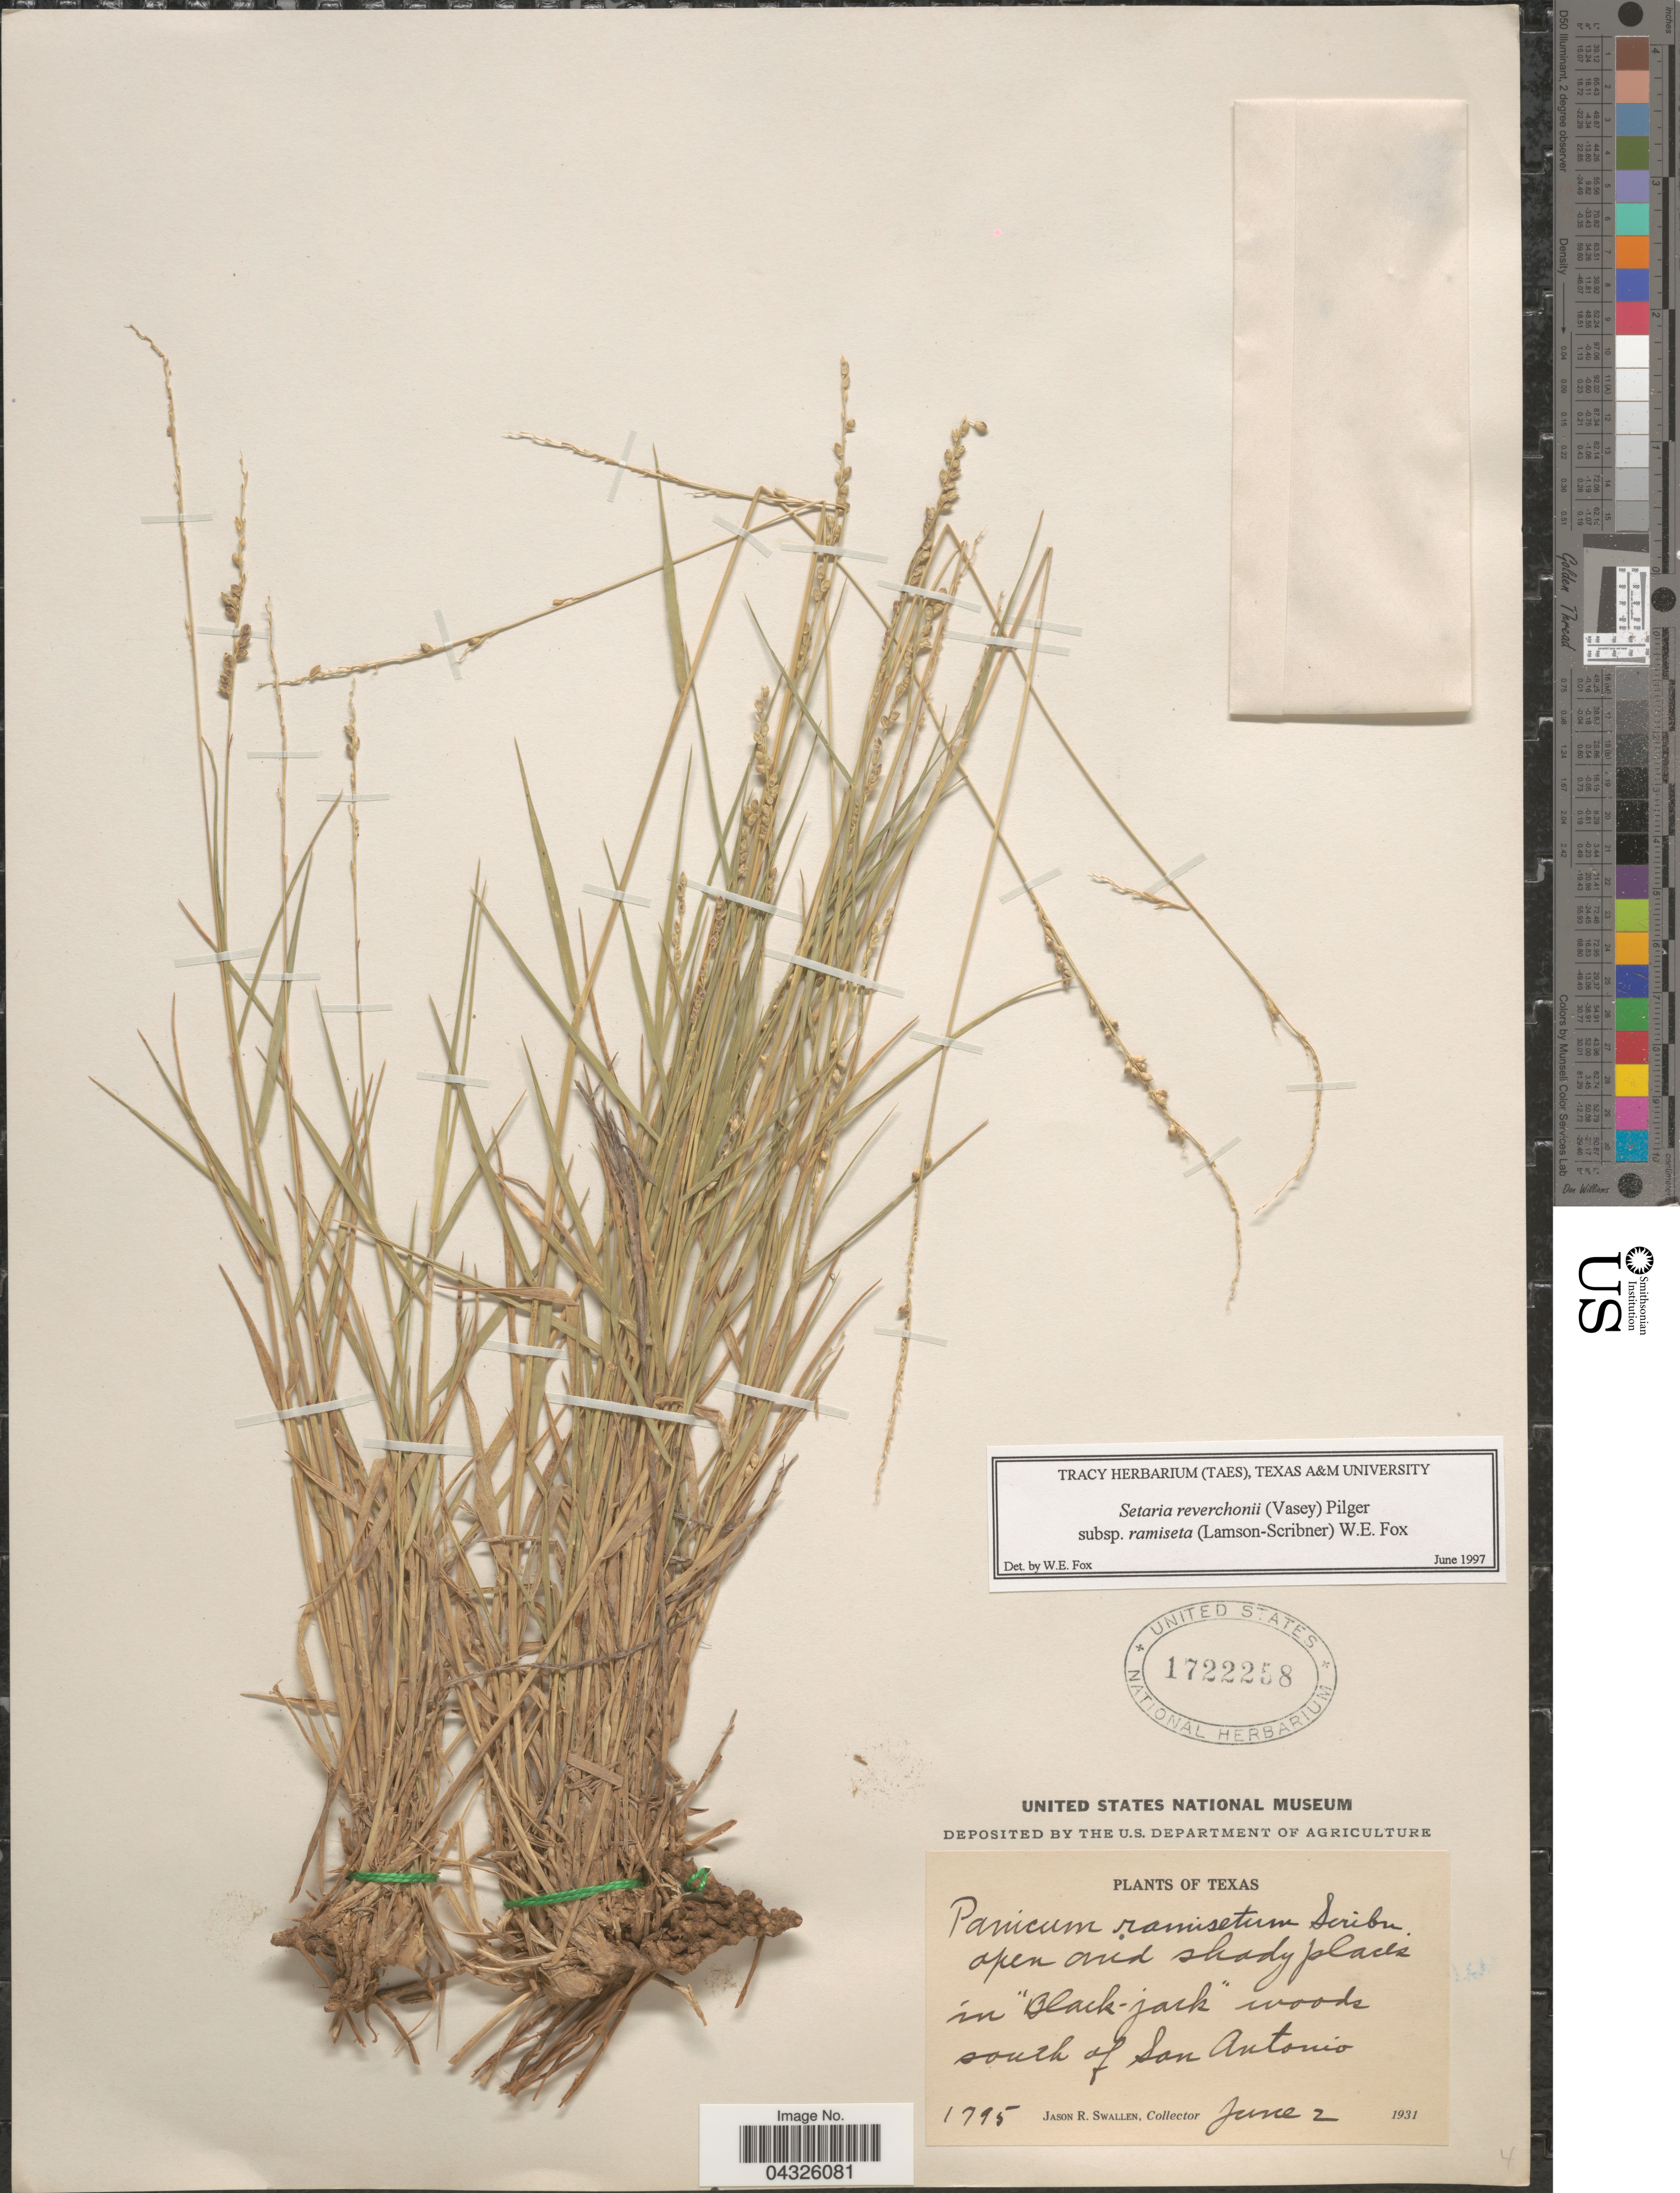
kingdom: Plantae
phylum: Tracheophyta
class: Liliopsida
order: Poales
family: Poaceae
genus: Setaria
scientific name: Setaria reverchonii subsp. ramiseta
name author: (Scribn.) W.E. Fox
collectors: J. R. Swallen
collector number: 1795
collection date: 1931-06-02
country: United States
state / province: Texas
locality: South of San Antonio.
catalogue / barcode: US 1722258